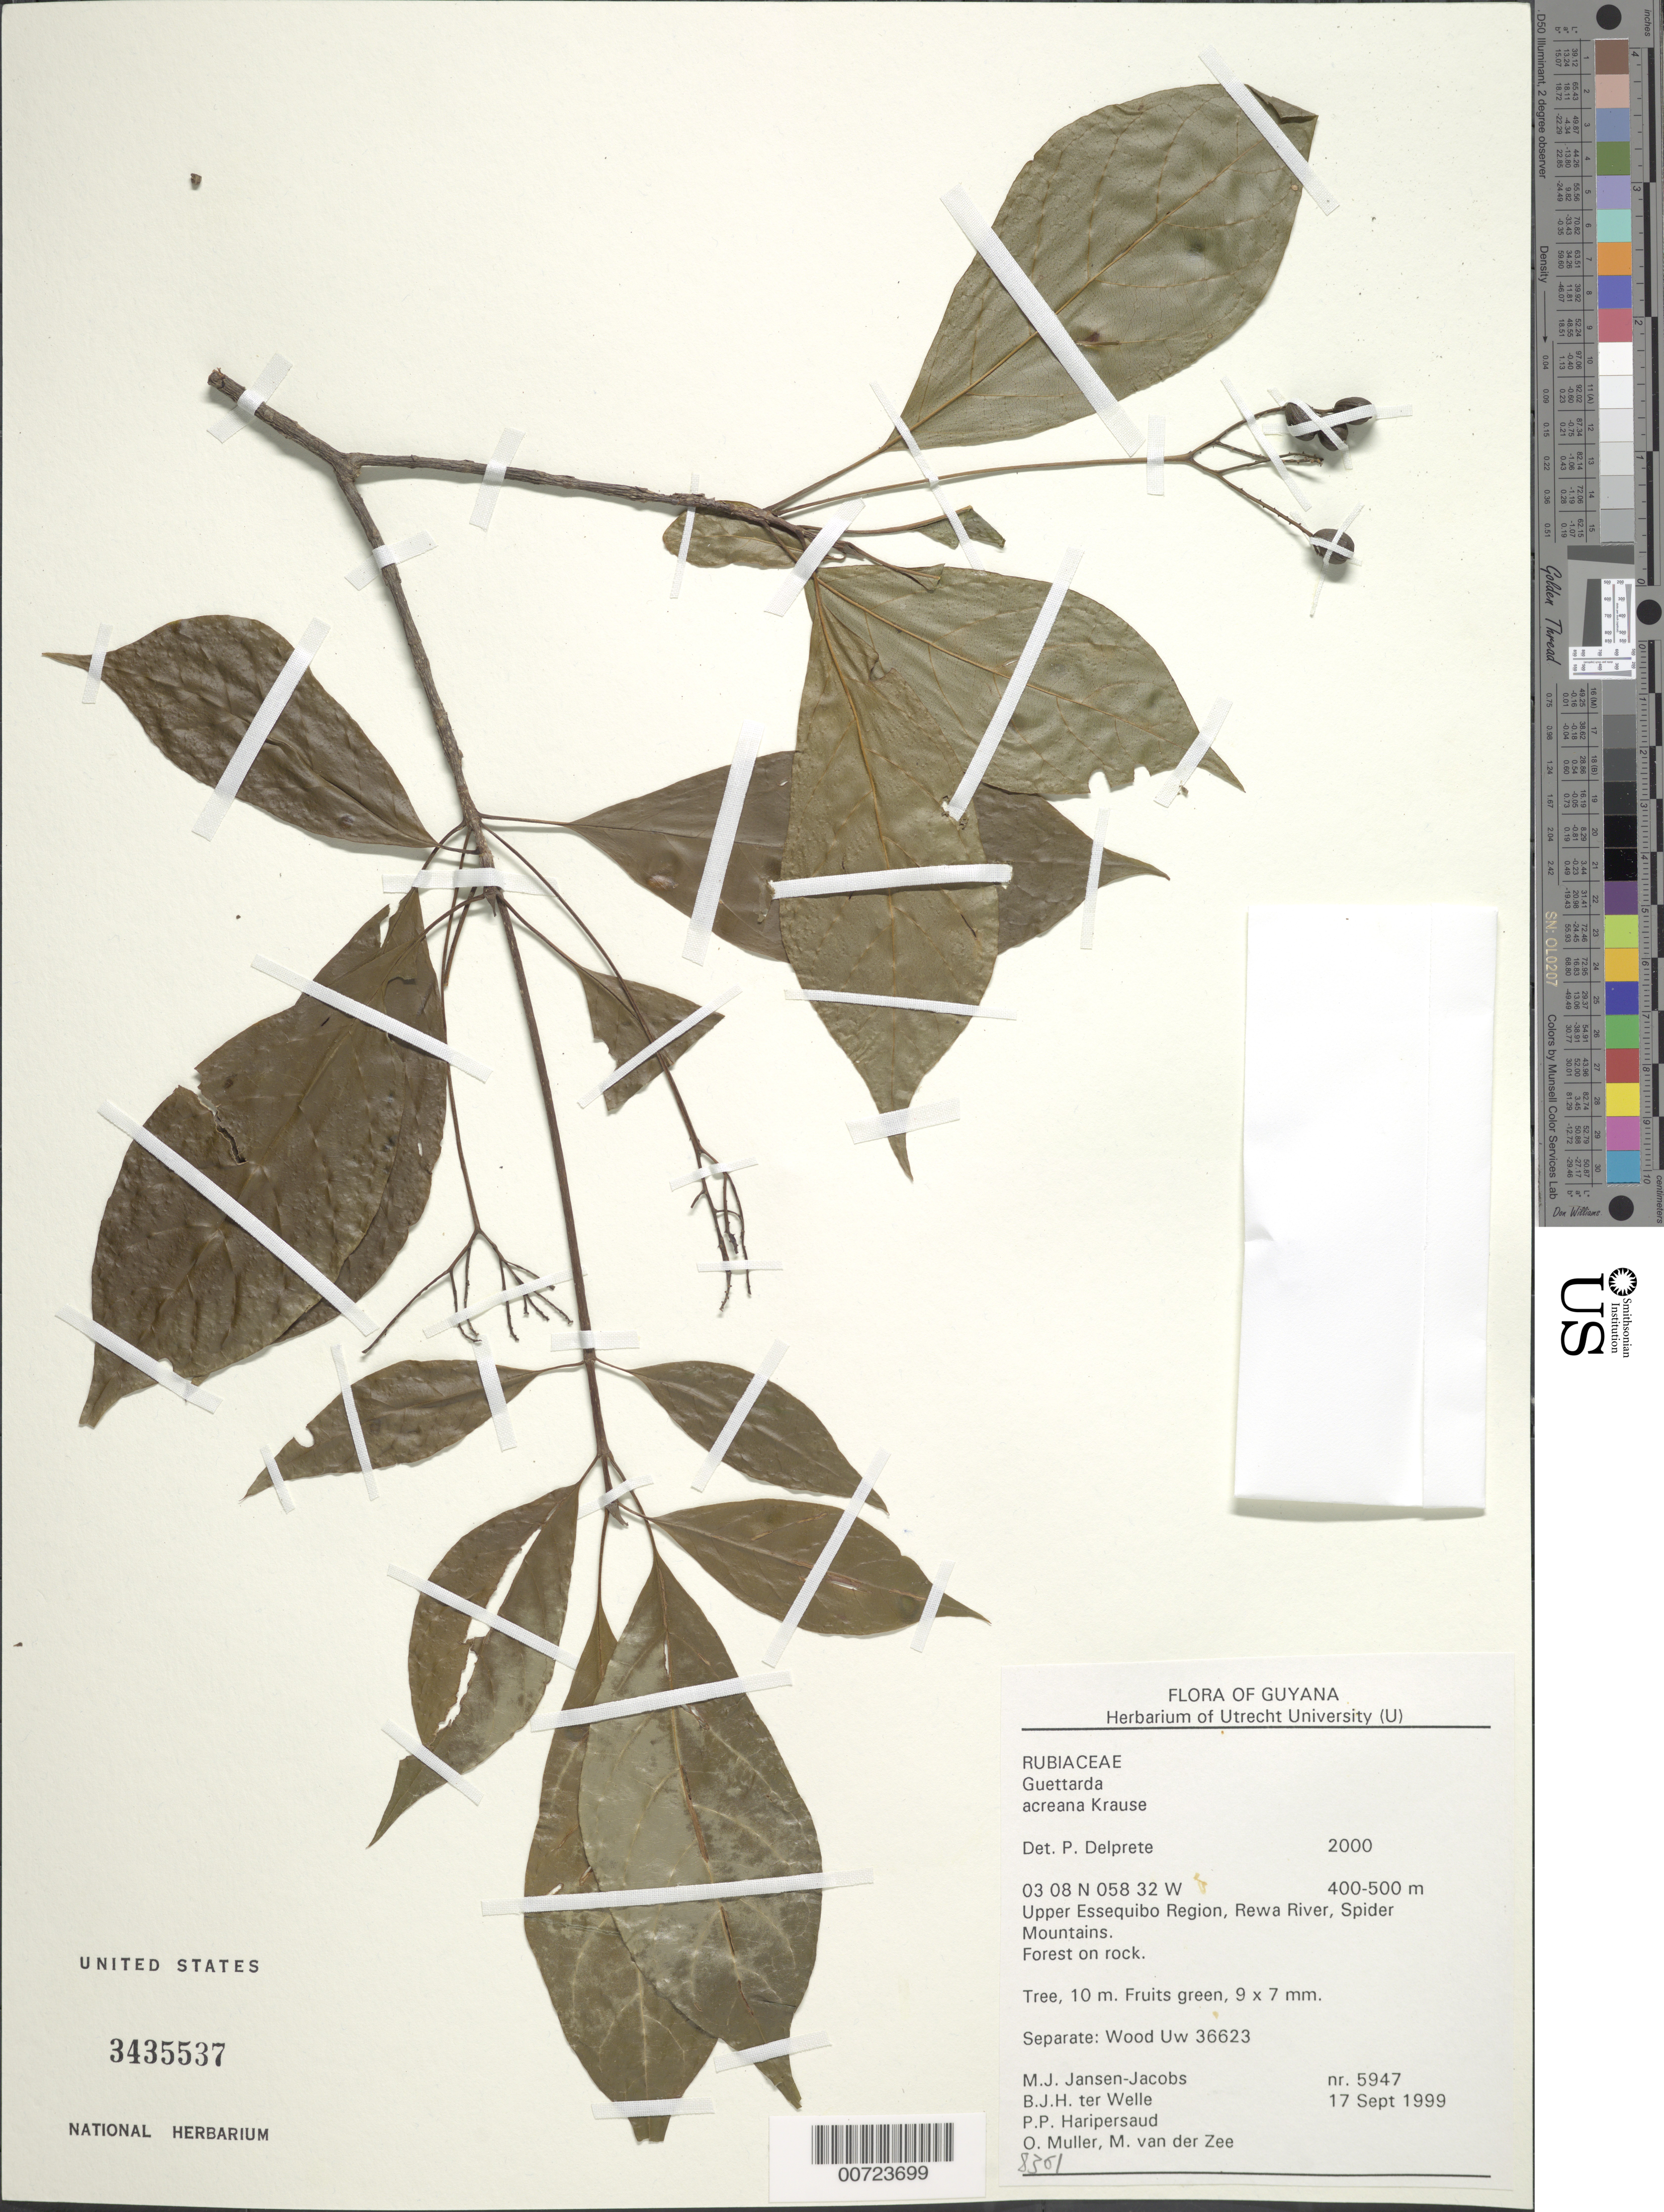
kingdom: Plantae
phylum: Tracheophyta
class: Magnoliopsida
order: Gentianales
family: Rubiaceae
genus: Guettarda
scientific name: Guettarda acreana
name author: K. Krause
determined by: Delprete, P. G., Herb. de Guyane Cay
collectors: M. J. Jansen-Jacobs, B. Welle, P. Haripersaud, O. Muller & M. van der Zee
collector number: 5947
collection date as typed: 17-Sep-99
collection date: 1999-09-17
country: Guyana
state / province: U. Takutu-U. Essequibo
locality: Rewa River, Spider Mts., Upper Essequibo Region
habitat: Forest on rock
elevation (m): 400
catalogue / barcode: US 3435537